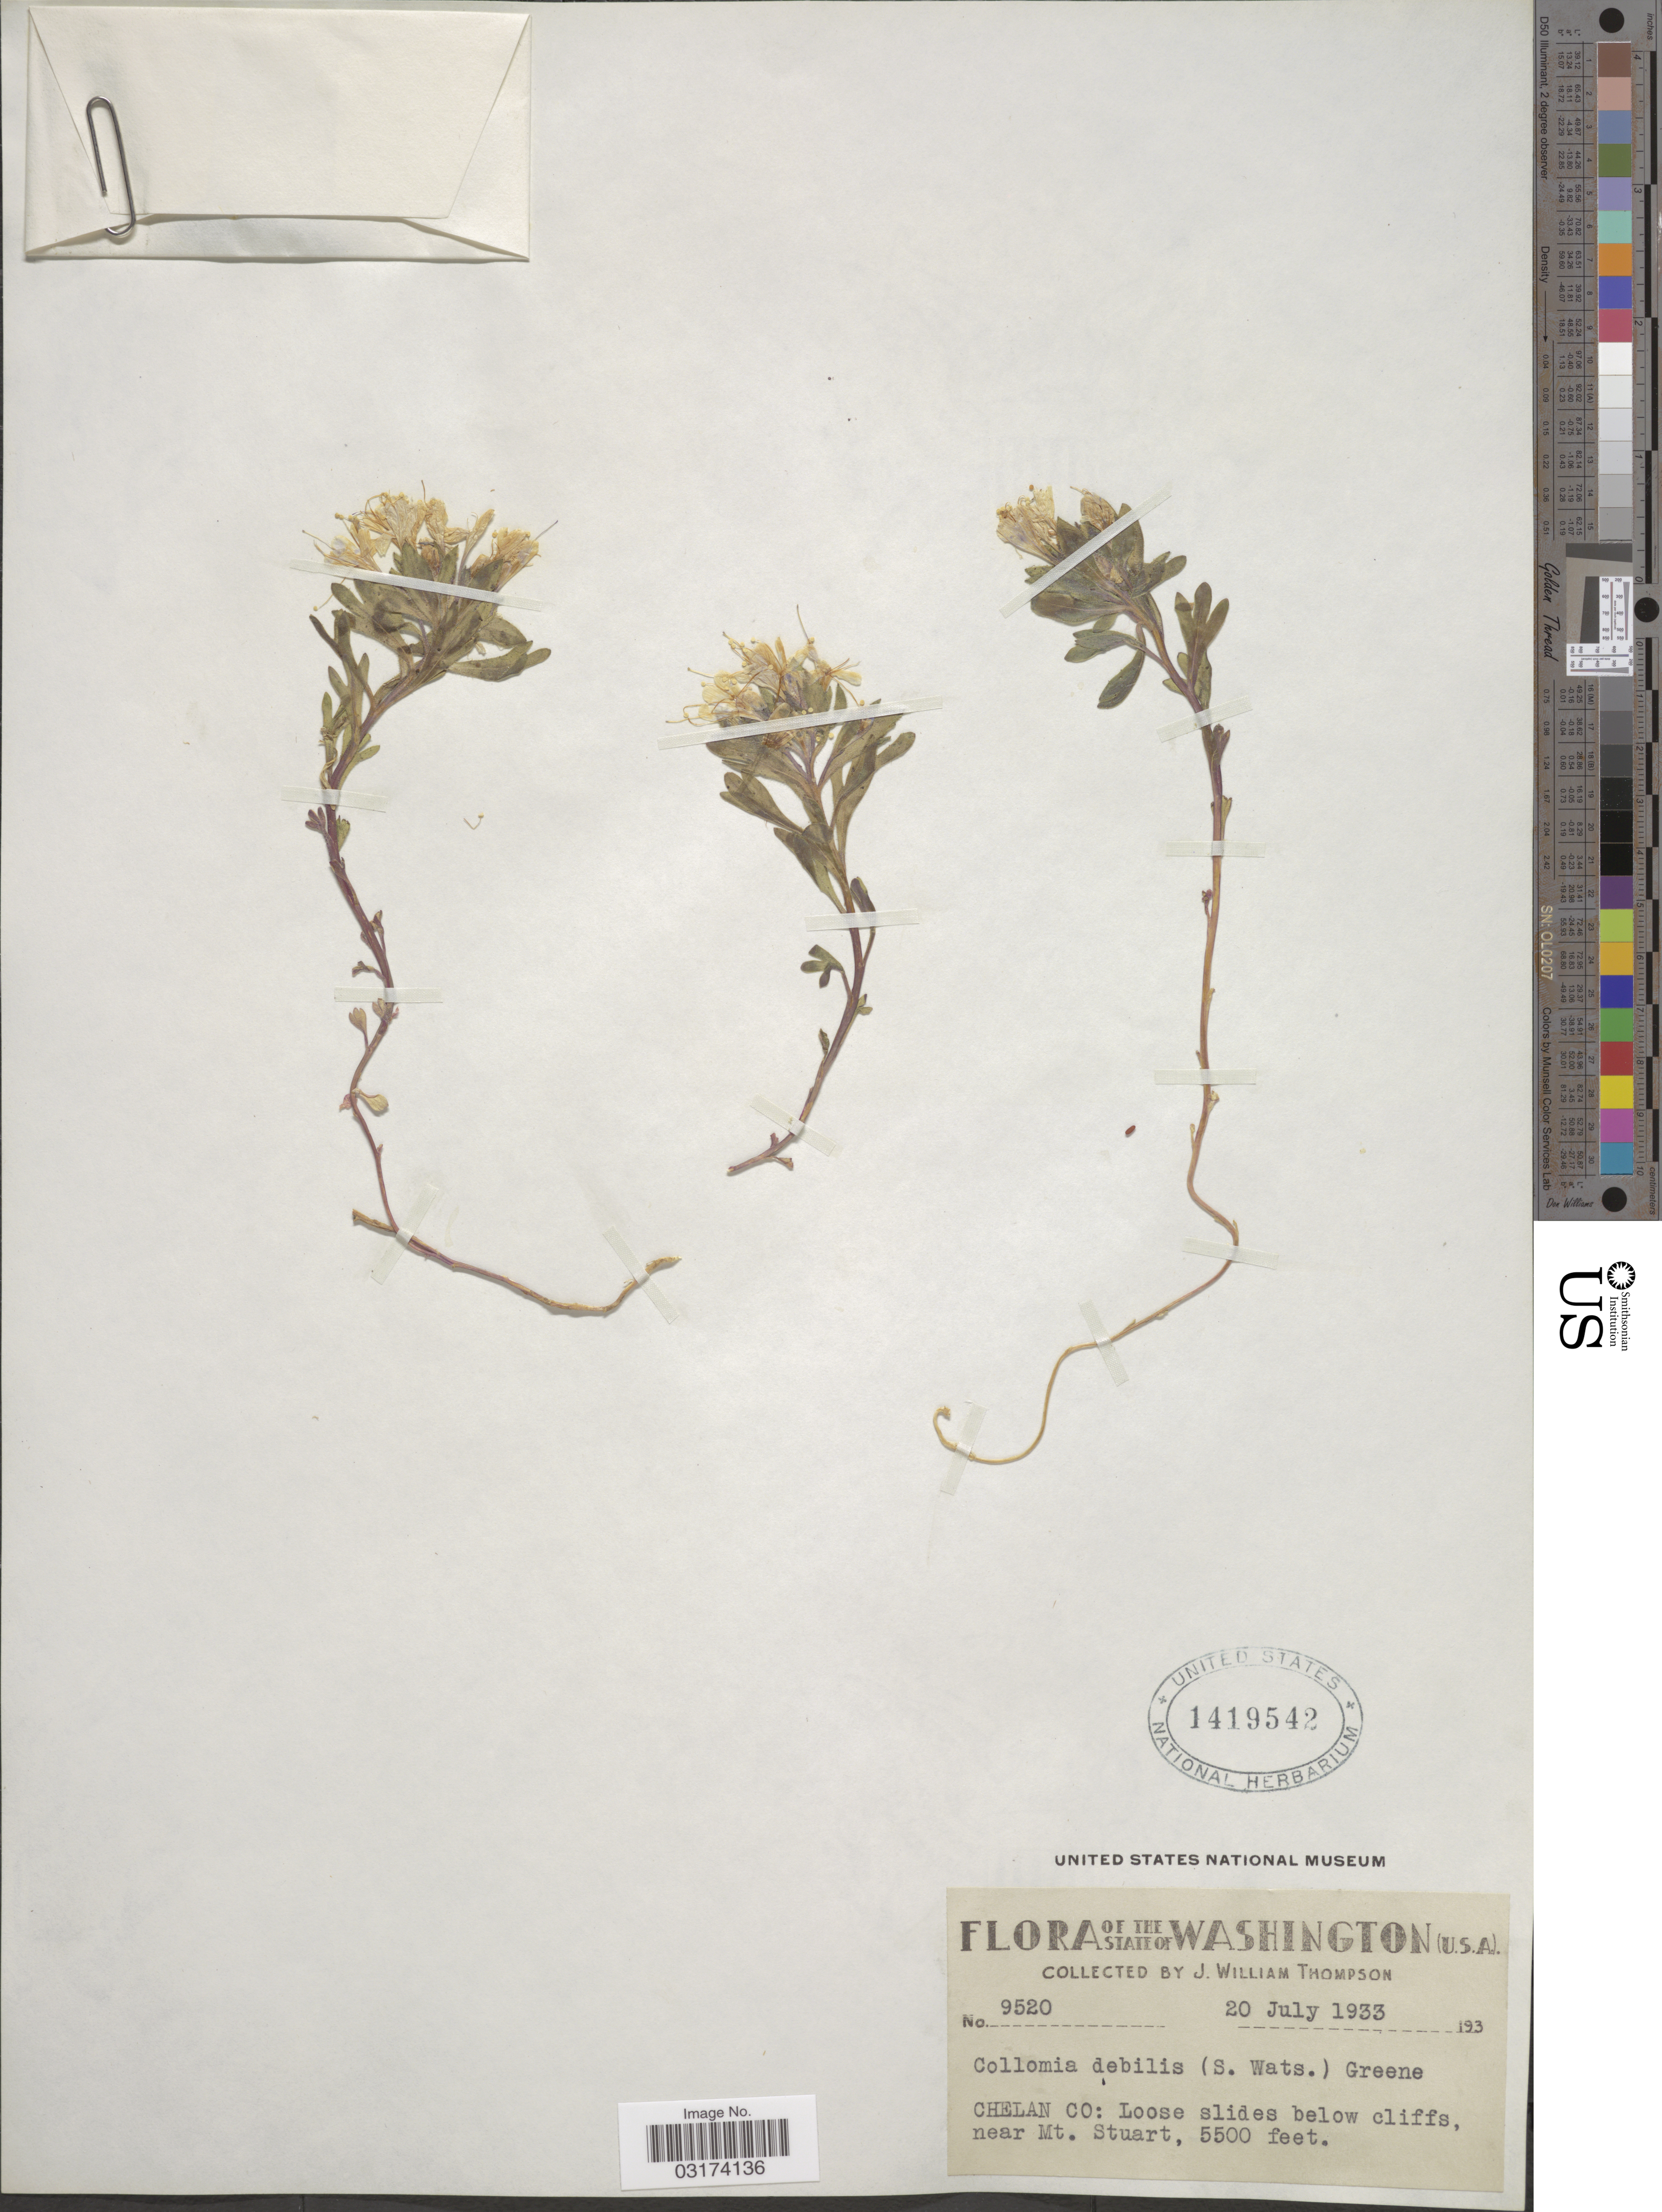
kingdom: Plantae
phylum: Tracheophyta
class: Magnoliopsida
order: Ericales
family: Polemoniaceae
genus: Collomia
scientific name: Collomia debilis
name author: (S. Watson) Greene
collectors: J. W. Thompson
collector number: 9520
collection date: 1933-07-20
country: United States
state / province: Washington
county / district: Chelan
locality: Chelan Co: Loose slides below cliffs, near Mt. Stuart.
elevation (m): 1676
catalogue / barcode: US 1419542